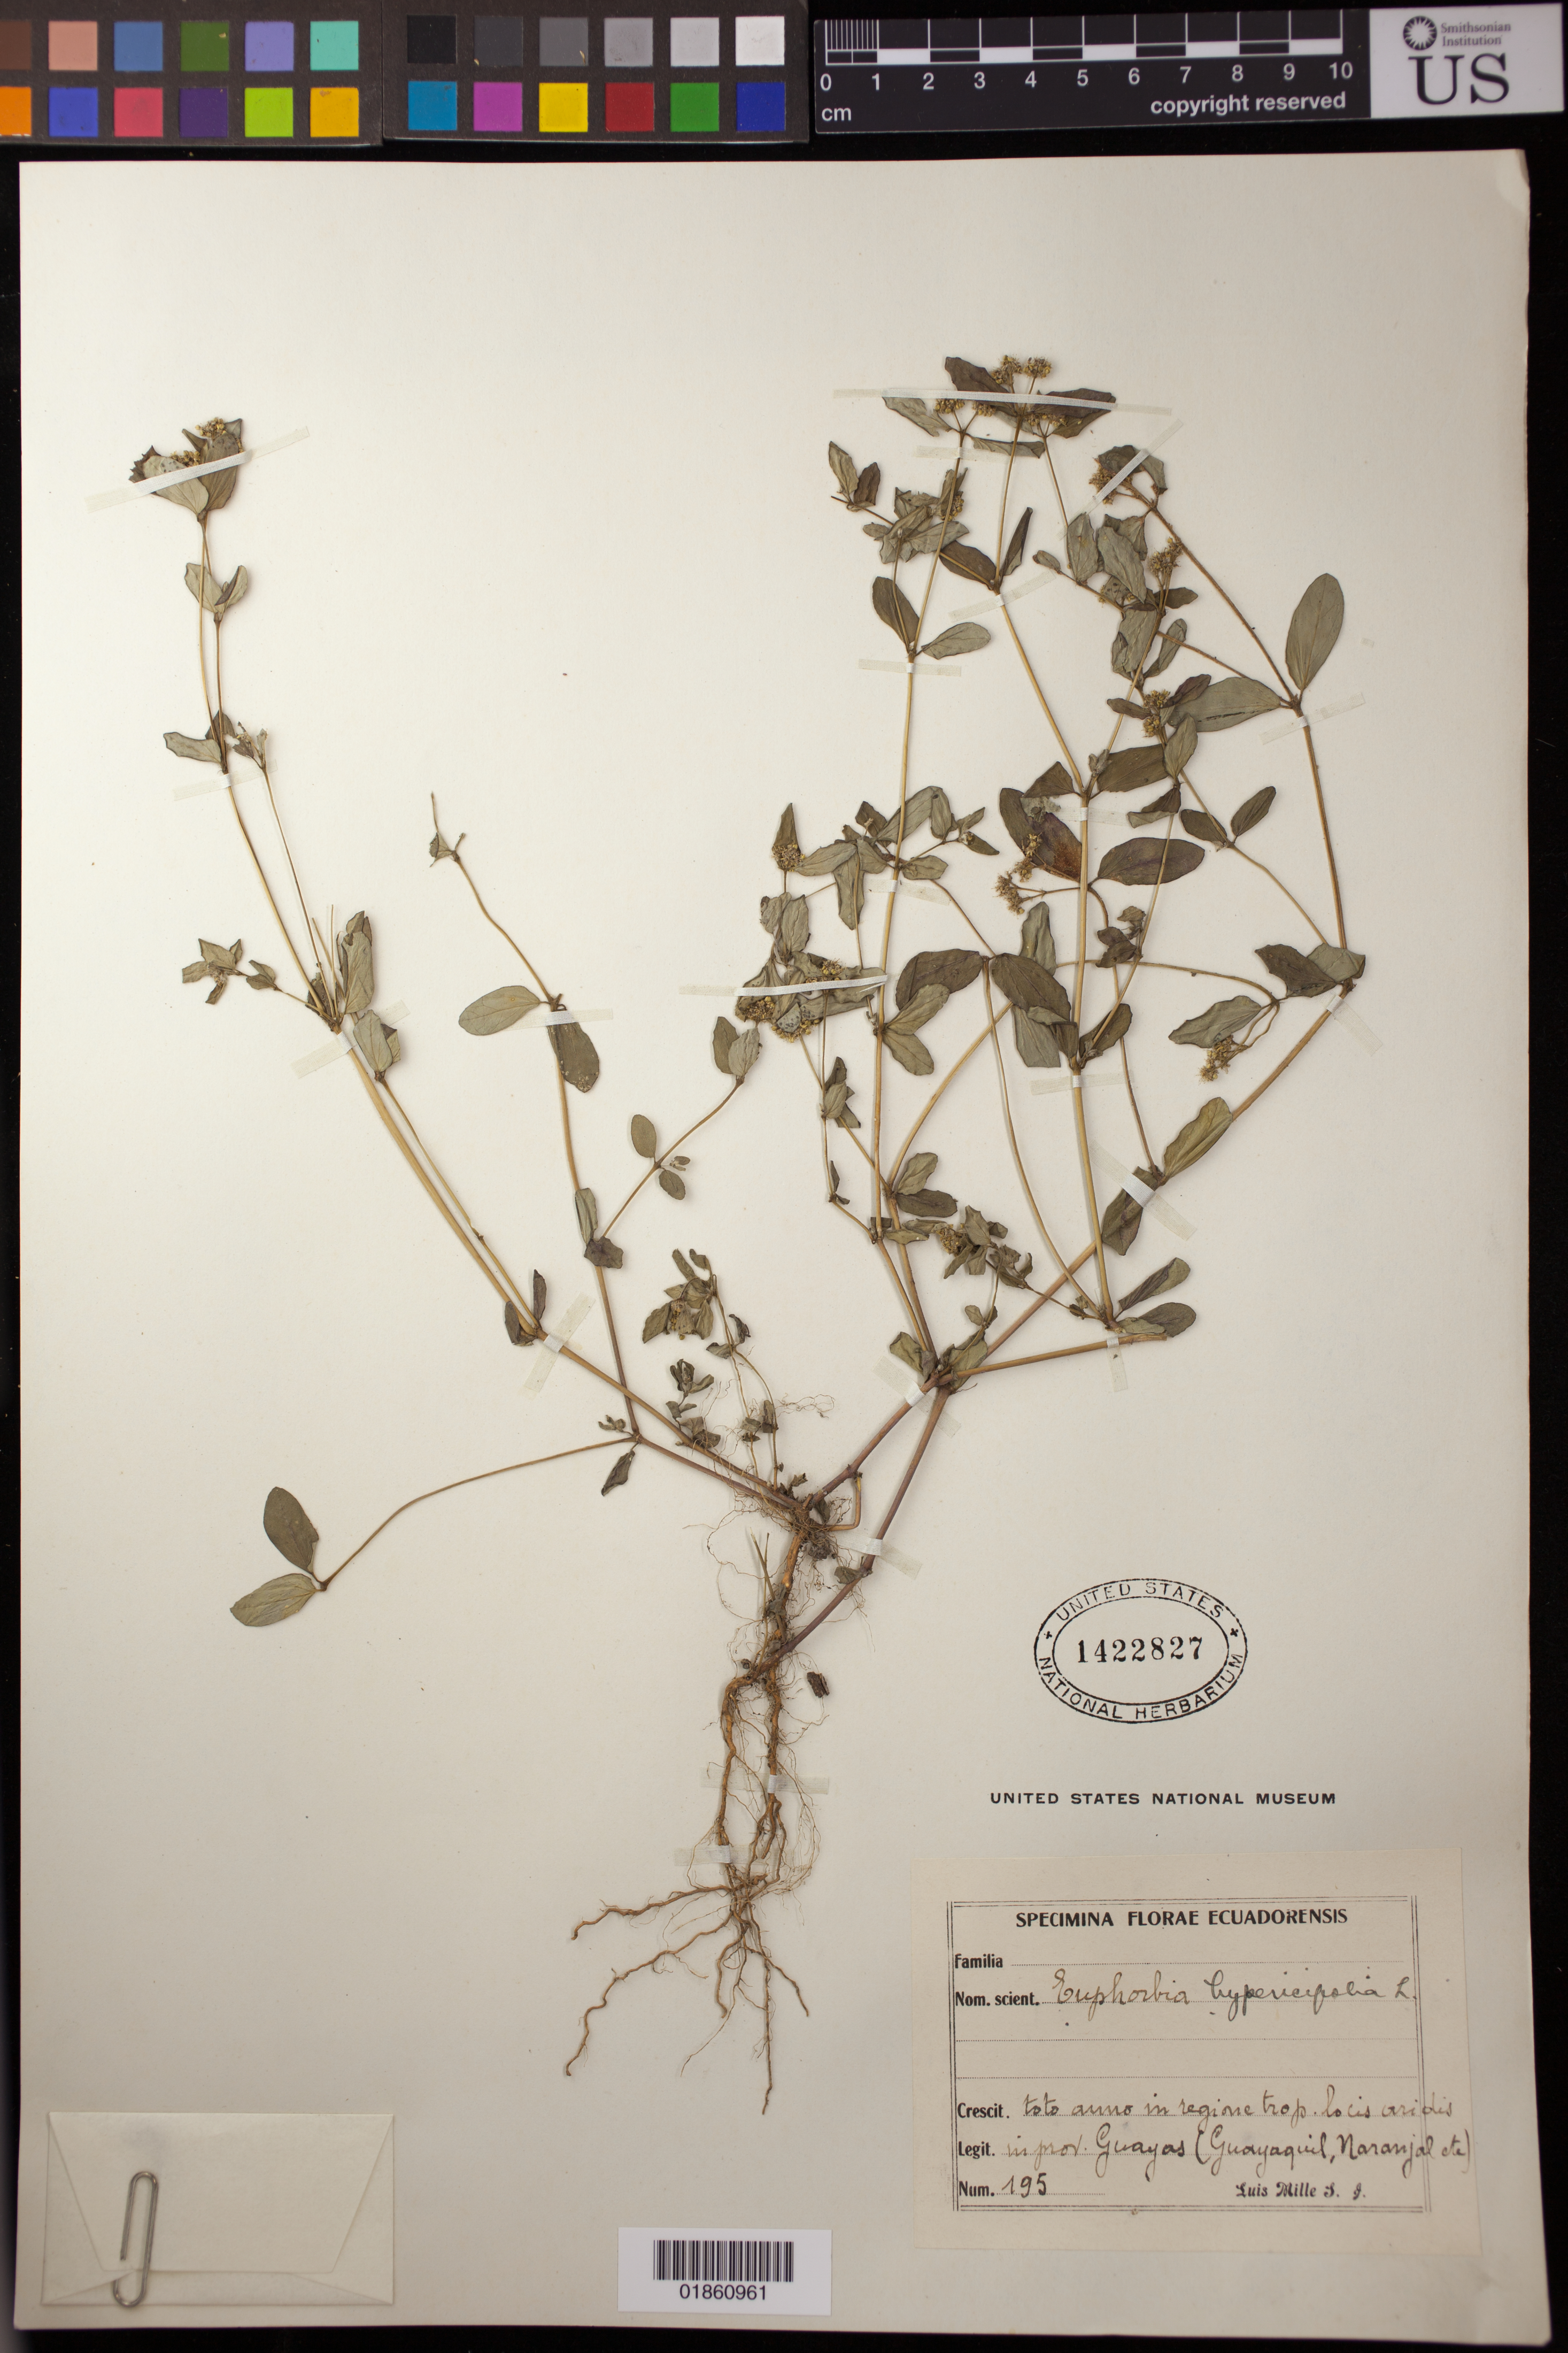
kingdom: Plantae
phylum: Tracheophyta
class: Magnoliopsida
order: Malpighiales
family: Euphorbiaceae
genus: Euphorbia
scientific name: Euphorbia hypericifolia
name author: L.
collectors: L. Mille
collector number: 195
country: Ecuador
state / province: Guayas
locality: Guayaquil, Naranjal, etc.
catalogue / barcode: US 1422827